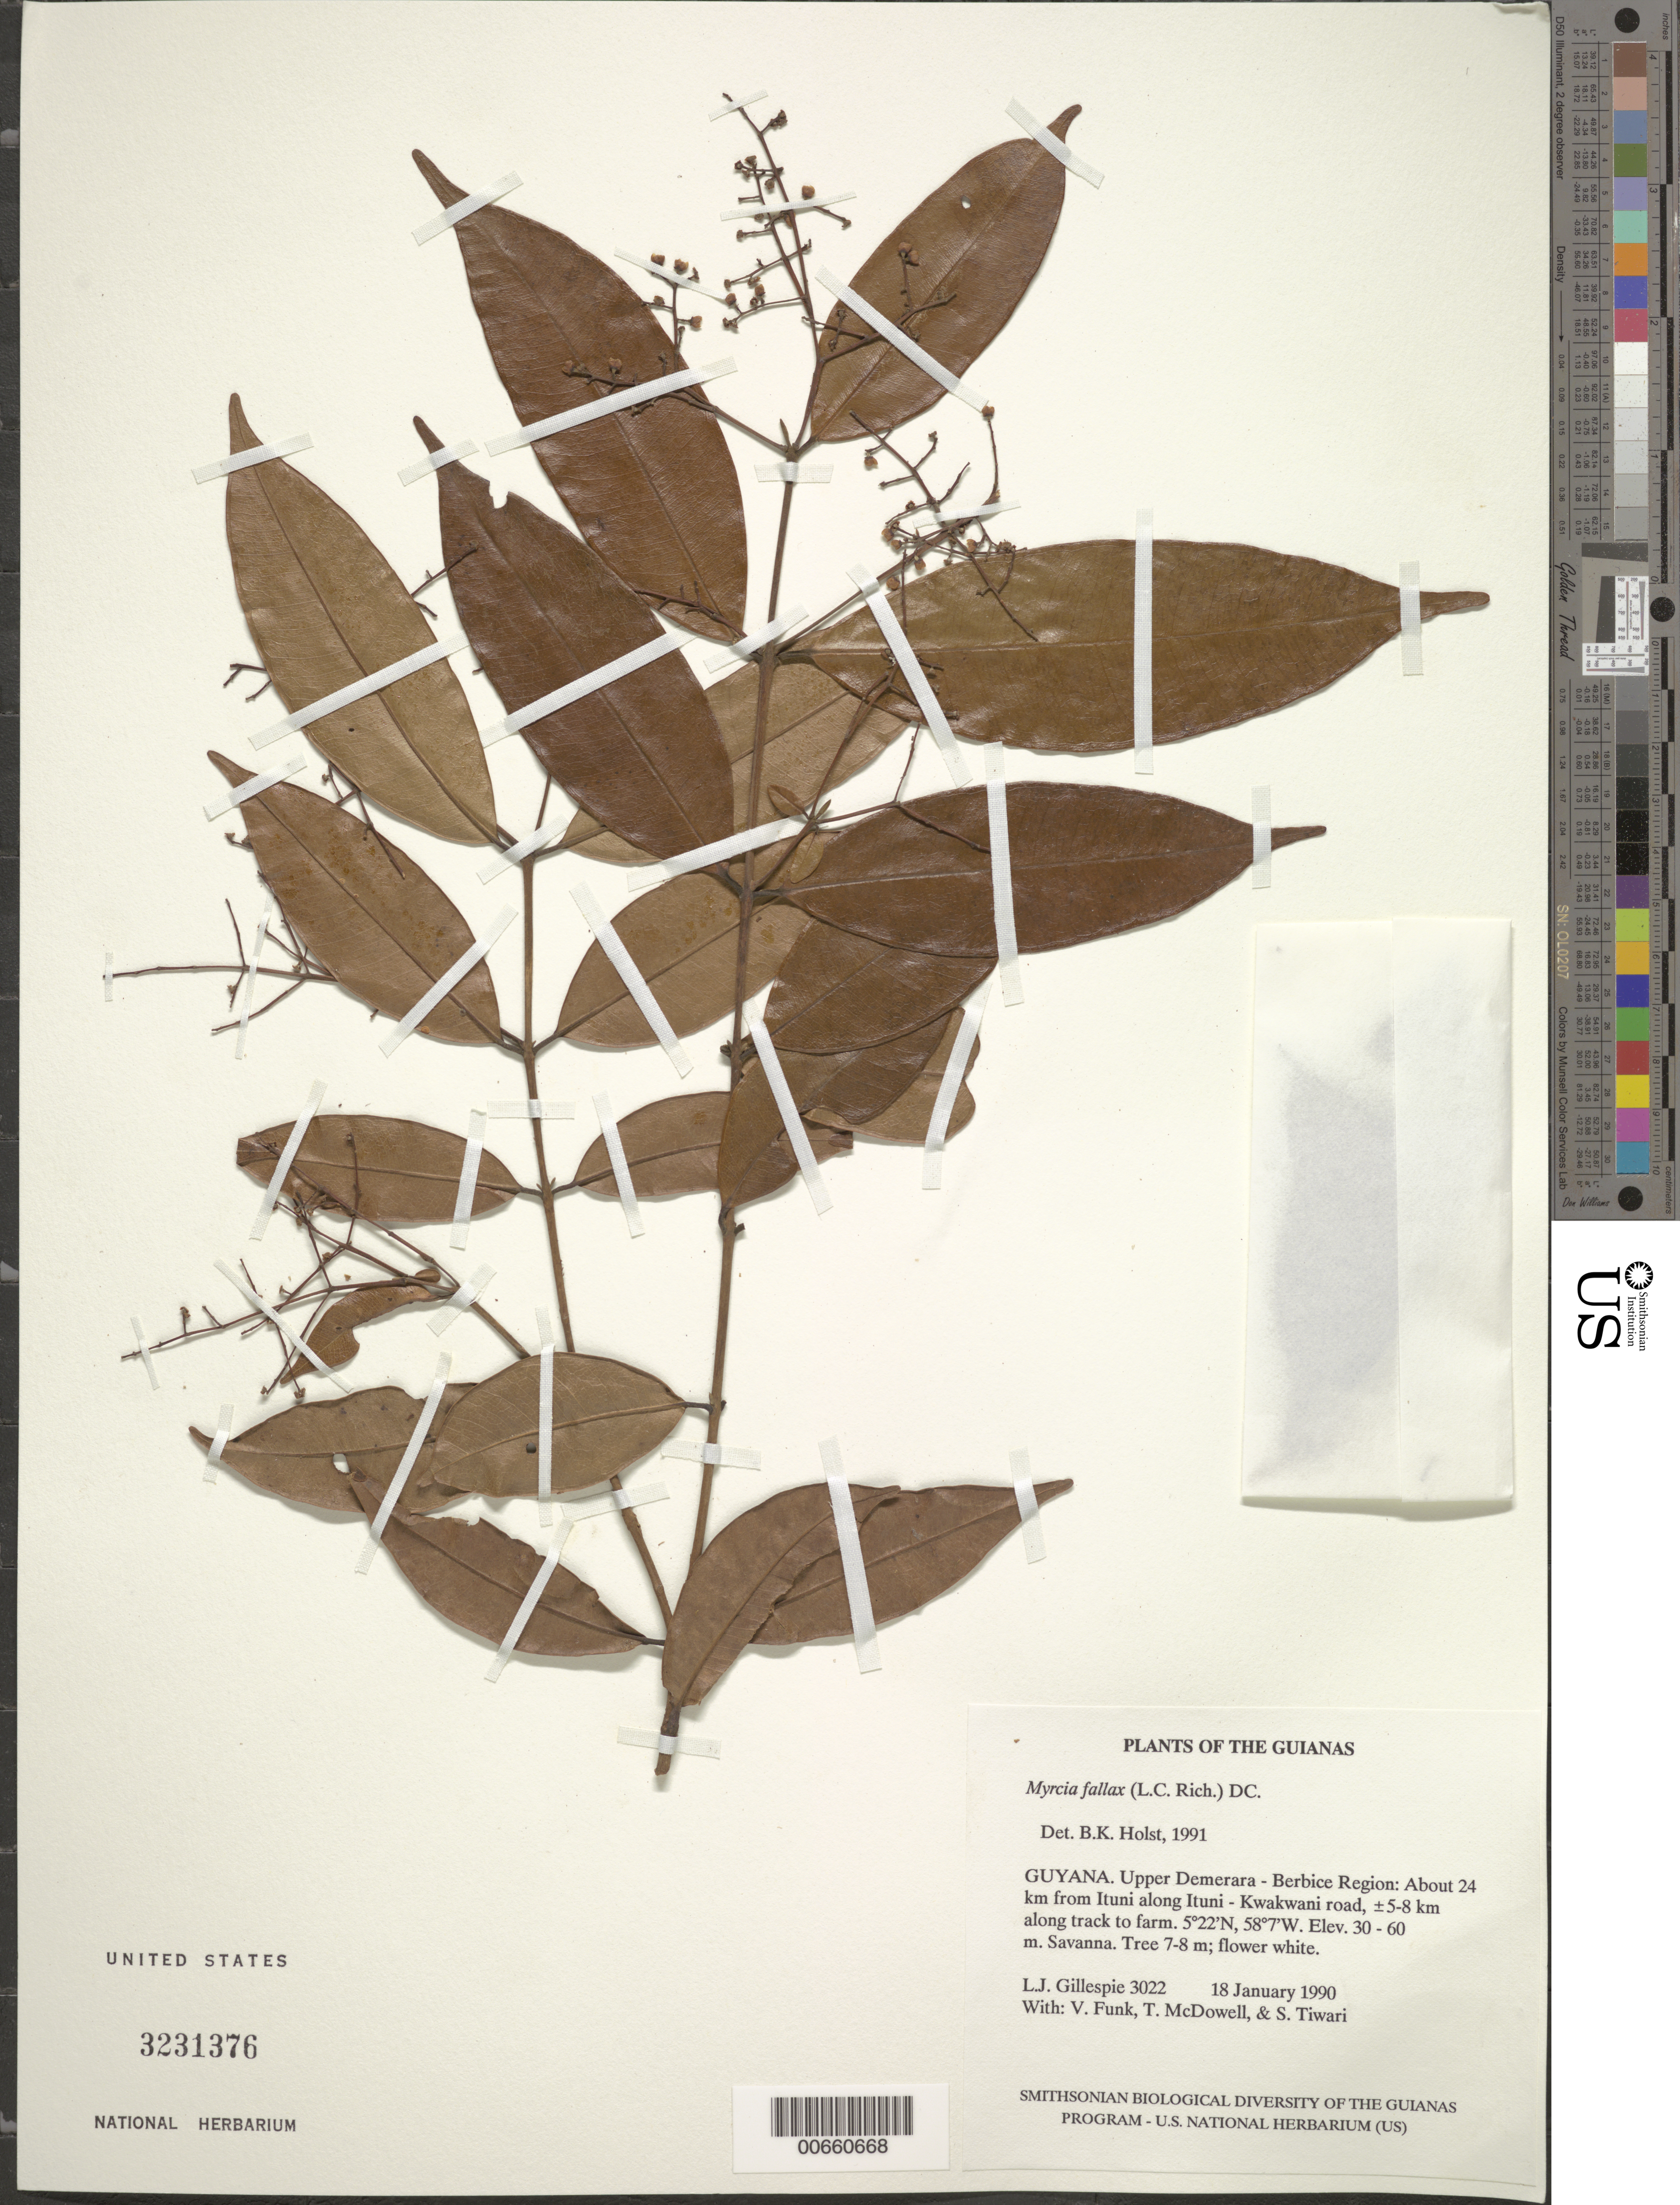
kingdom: Plantae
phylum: Tracheophyta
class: Magnoliopsida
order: Myrtales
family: Myrtaceae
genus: Myrcia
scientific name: Myrcia fallax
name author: (Rich.) DC.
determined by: Holst, Bruce K.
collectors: L. J. Gillespie, V. Funk, T. McDowell & S. Tiwari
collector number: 3022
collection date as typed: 19 January 1990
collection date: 1990-01-19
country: Guyana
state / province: U. Demerara-Berbice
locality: About 24 km from Ituni along Ituni - Kwakwani road, ±5-8 km along track to farm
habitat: Savanna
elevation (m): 30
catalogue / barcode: US 3231376